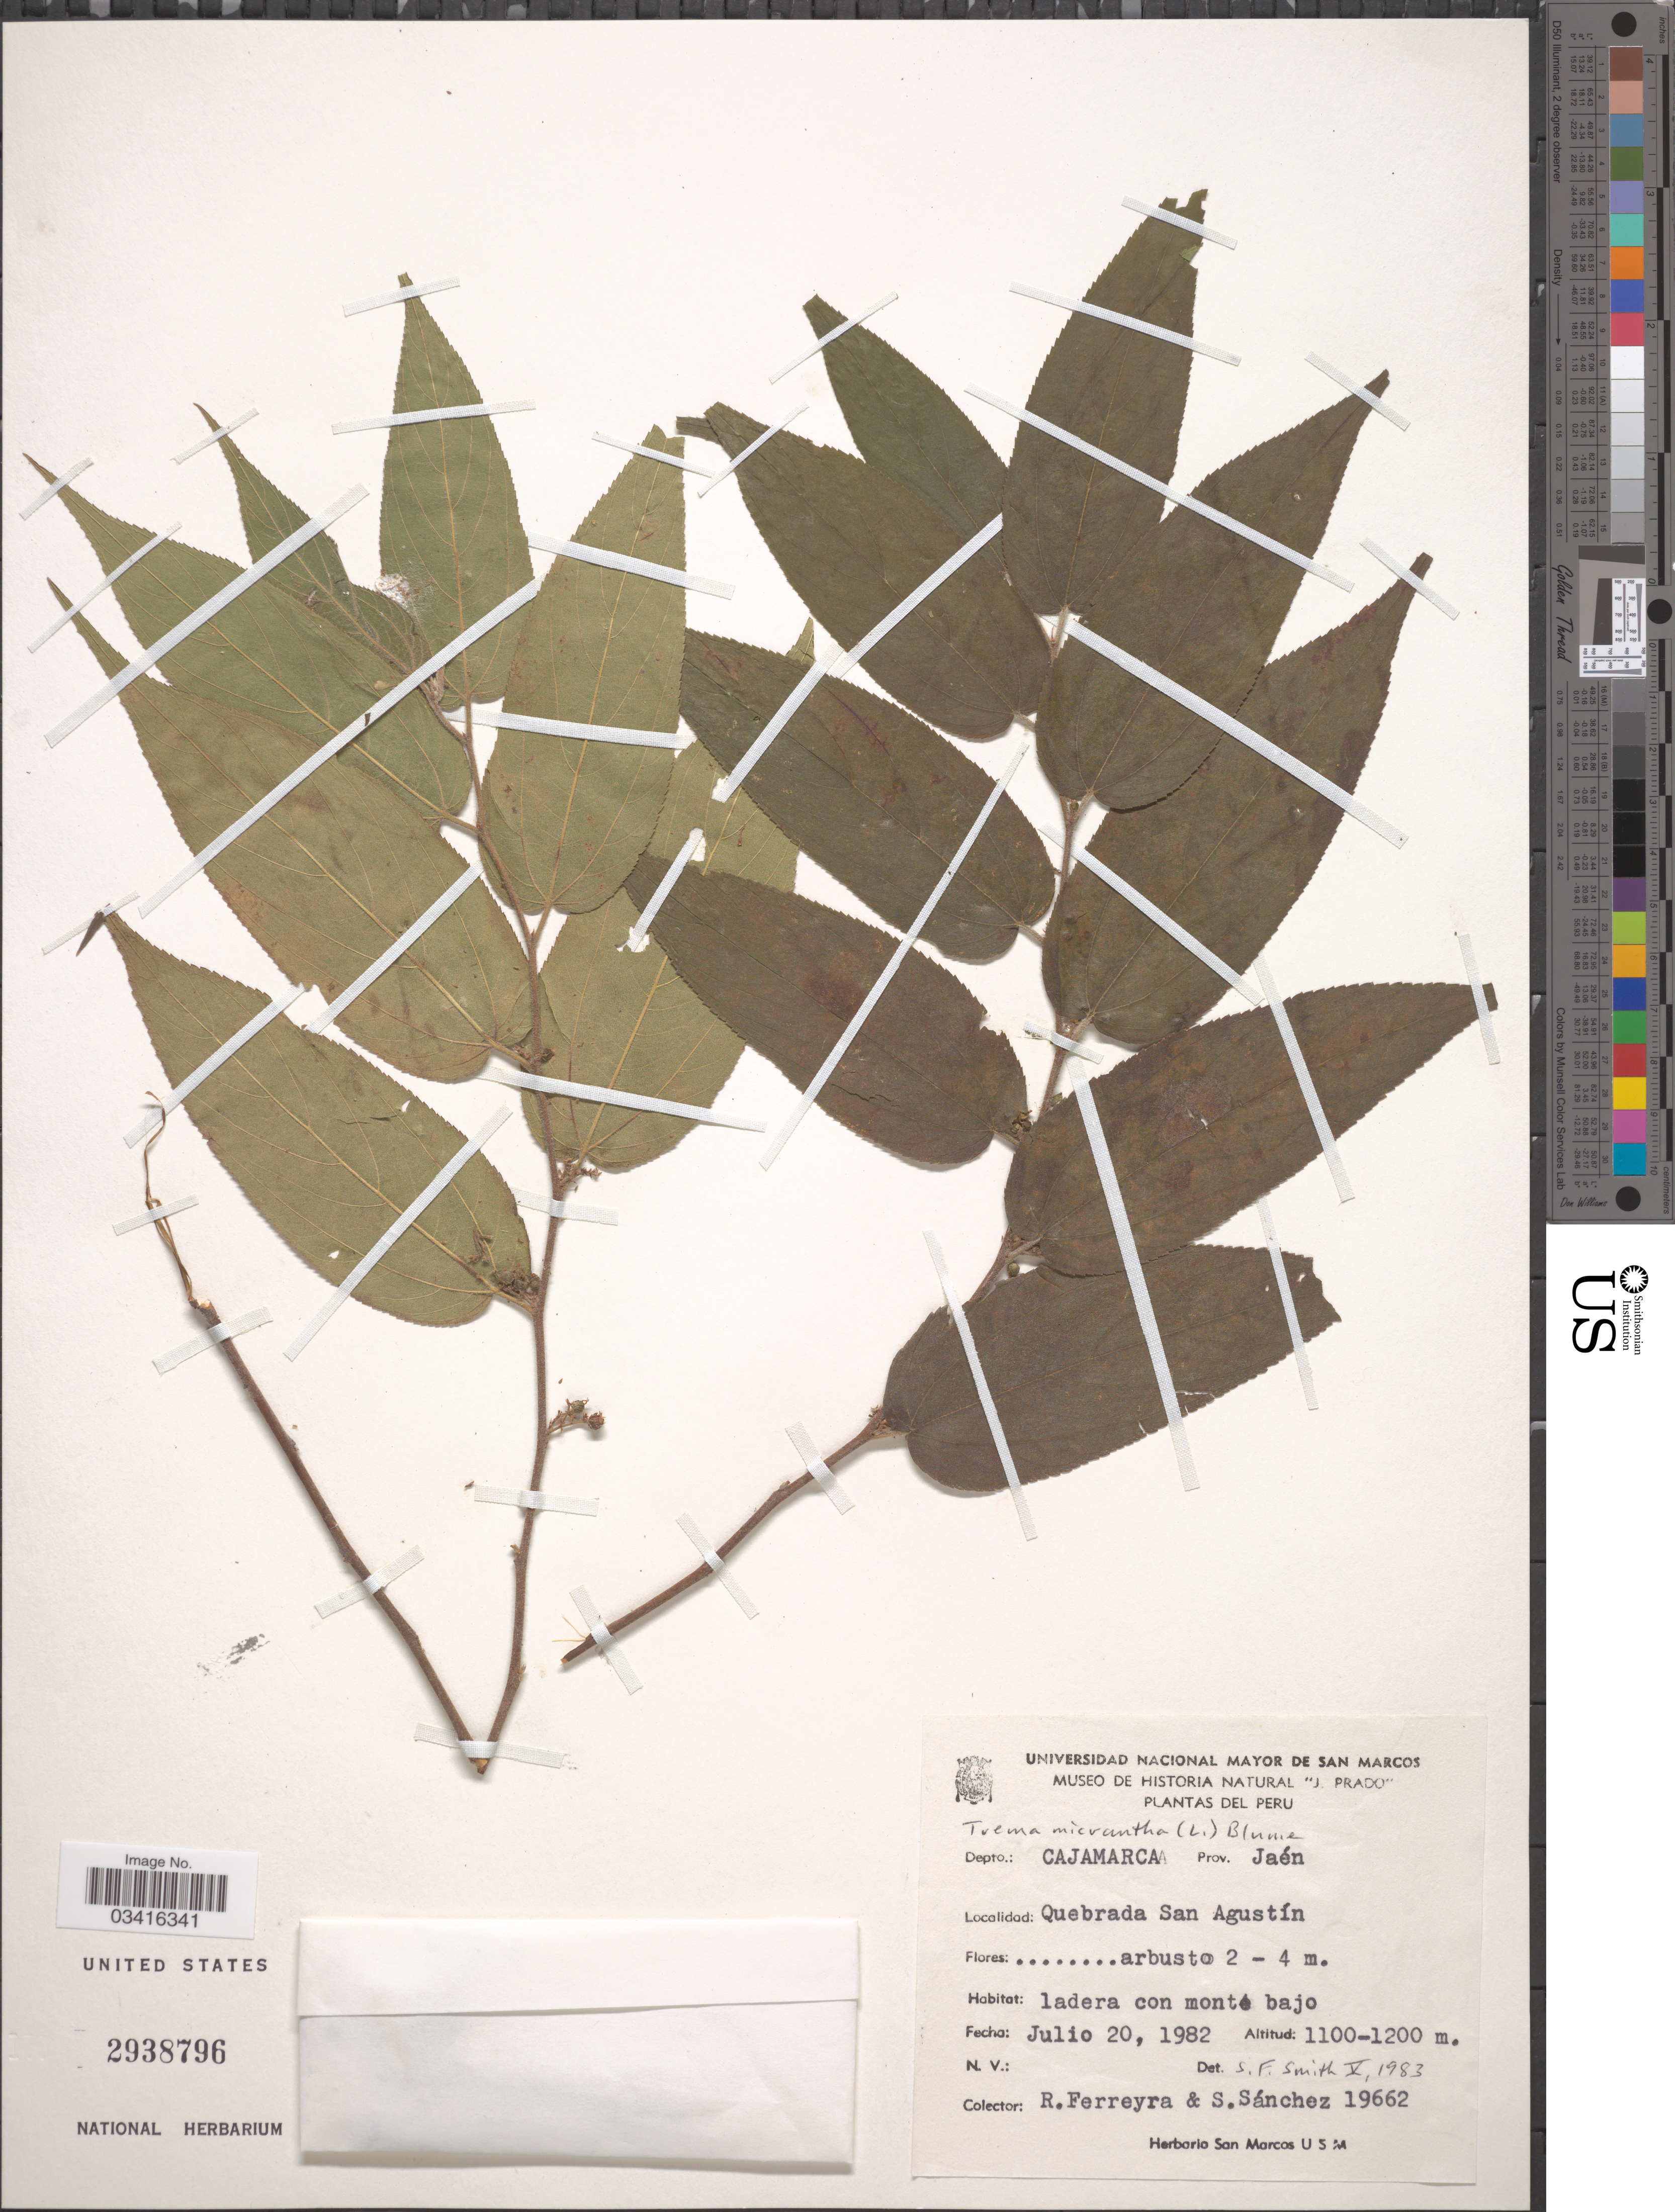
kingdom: Plantae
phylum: Tracheophyta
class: Magnoliopsida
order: Rosales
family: Cannabaceae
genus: Trema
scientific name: Trema micranthum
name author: (L.) Blume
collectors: R. A. Ferreyra & S. Sanchez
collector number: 19662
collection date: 1982-07-20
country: Peru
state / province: Cajamarca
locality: Depto.: Cajamarca. Prov. Jaén. Quebrada San Agustín.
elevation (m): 1100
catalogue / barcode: US 2938796